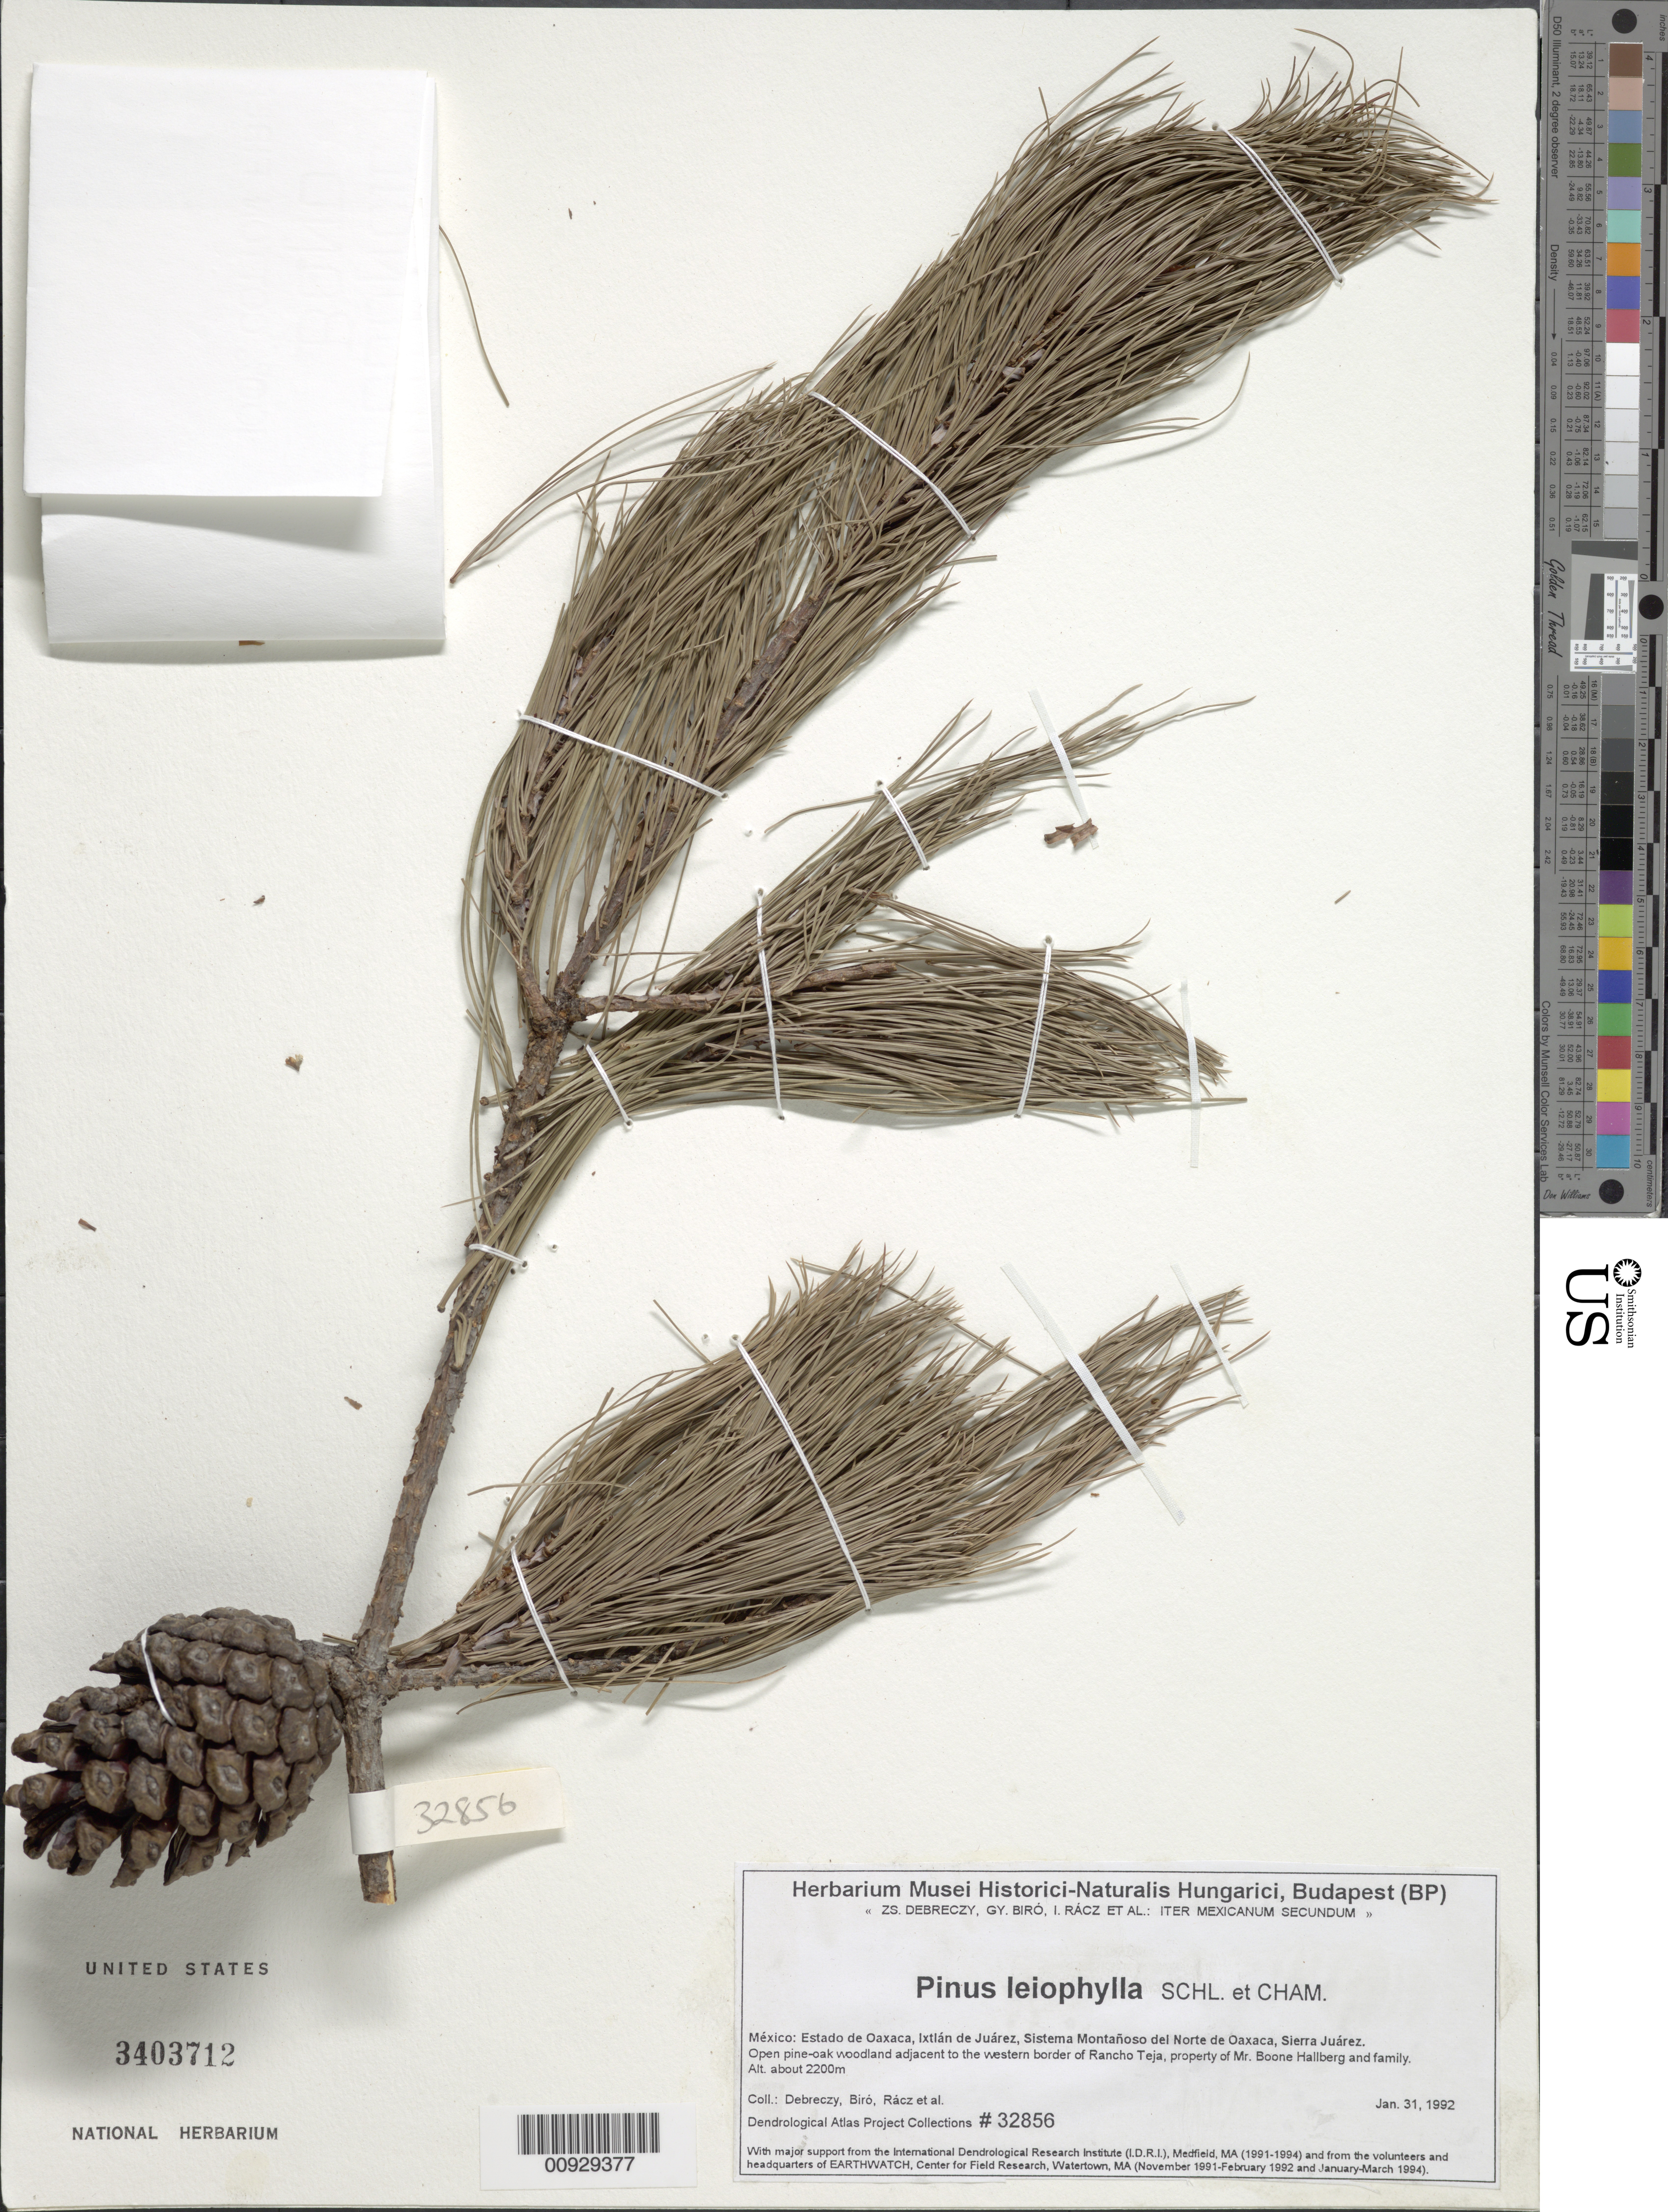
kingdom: Plantae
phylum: Tracheophyta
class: Pinopsida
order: Pinales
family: Pinaceae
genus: Pinus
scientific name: Pinus leiophylla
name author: Schiede ex Schltdl. & Cham.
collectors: Z. Debreczy, G. Biro, I. Rácz & et al.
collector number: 32856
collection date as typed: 31 Jan 1992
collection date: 1992-01-31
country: Mexico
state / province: Oaxaca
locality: Ixtlán de Juárez, Sistema Montañoso del Norte de Oaxaca, Sierra Juárez. Open pine-oak woodland adjacent to the western border of Rancho Teja, property of Mr. Boone Hallberg and family.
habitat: Open pine-oak woodland.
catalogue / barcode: US 3403712